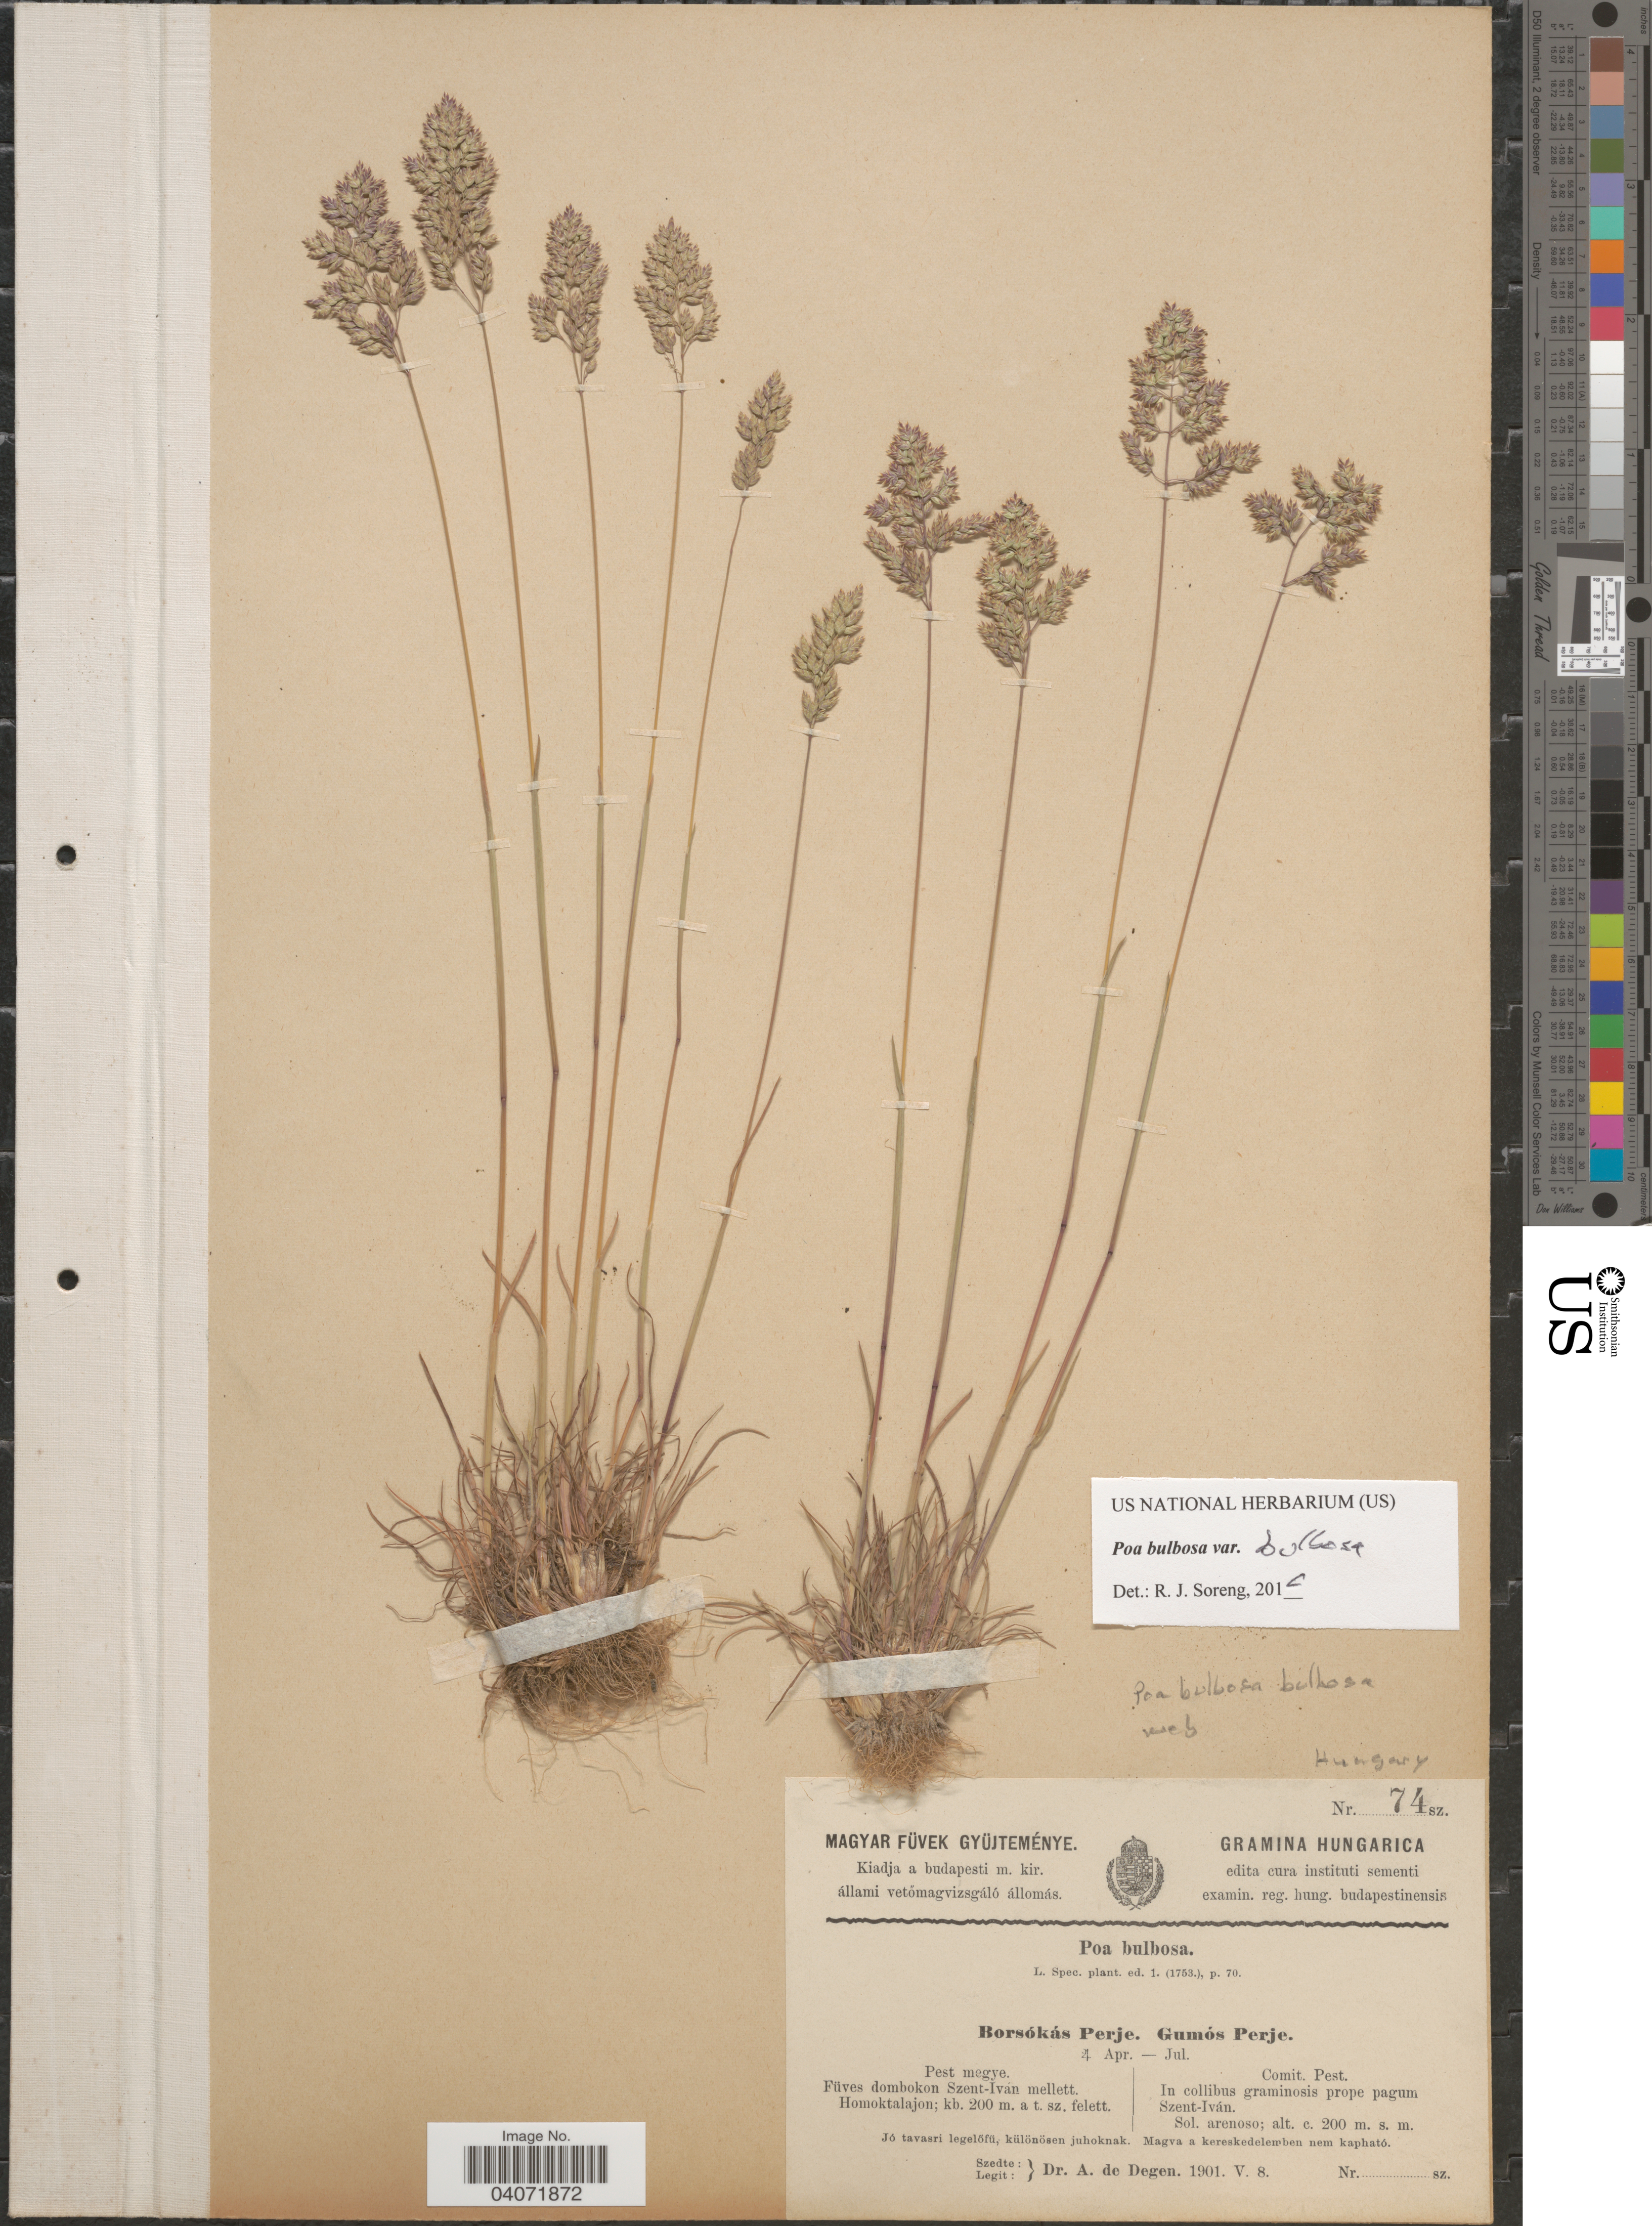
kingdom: Plantae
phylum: Tracheophyta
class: Liliopsida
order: Poales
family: Poaceae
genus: Poa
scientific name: Poa bulbosa subsp. bulbosa var. bulbosa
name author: L.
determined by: Soreng, Robert J., Research Associate (BOT), Smithsonian Institution - National Museum of Natural History (UNITED STATES)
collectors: A. Degen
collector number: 74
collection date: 1901-05-08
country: Hungary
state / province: Pest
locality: Comit. Pest. In collibus graminosis prope pagum Szent-Iván.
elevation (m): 200